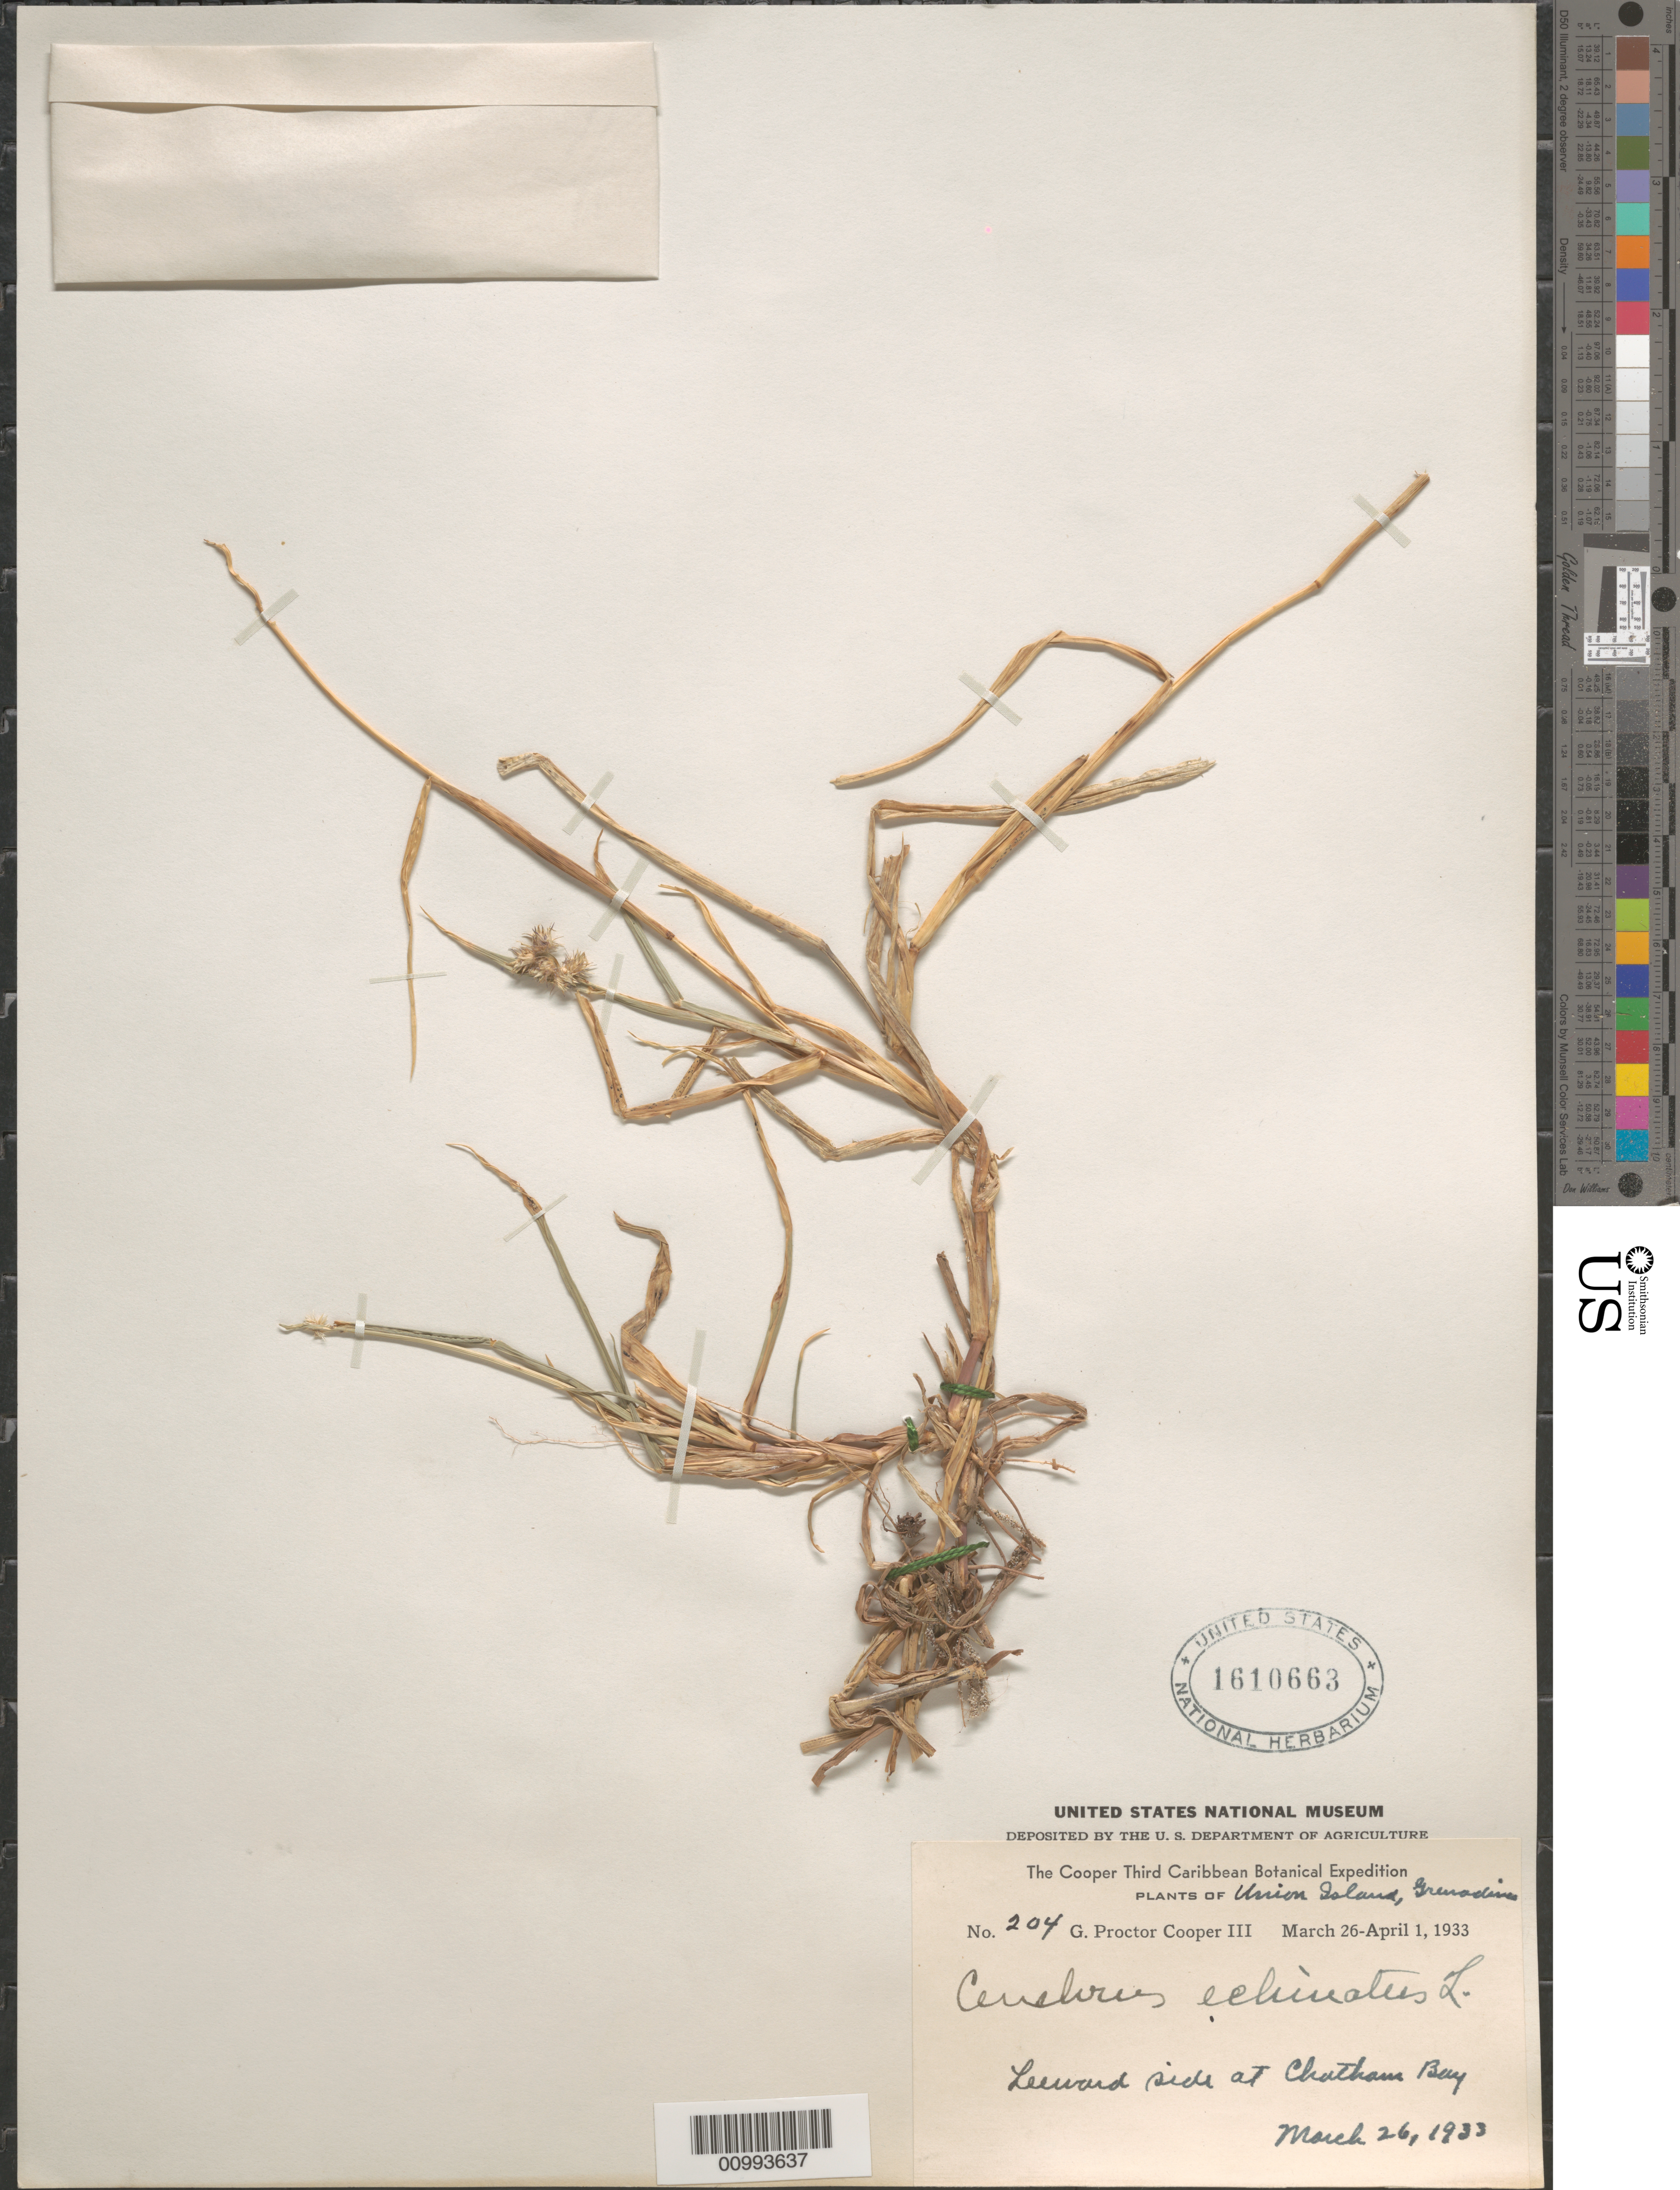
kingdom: Plantae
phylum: Tracheophyta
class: Liliopsida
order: Poales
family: Poaceae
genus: Cenchrus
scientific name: Cenchrus echinatus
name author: L.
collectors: G. Cooper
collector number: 204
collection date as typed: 26 Mar 1933 to 01 Apr 1933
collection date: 1933-03-26/1933-04-01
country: St. Vincent - Grenadines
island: Union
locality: Chatham Bay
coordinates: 0 N, 0 E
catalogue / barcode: US 1610663